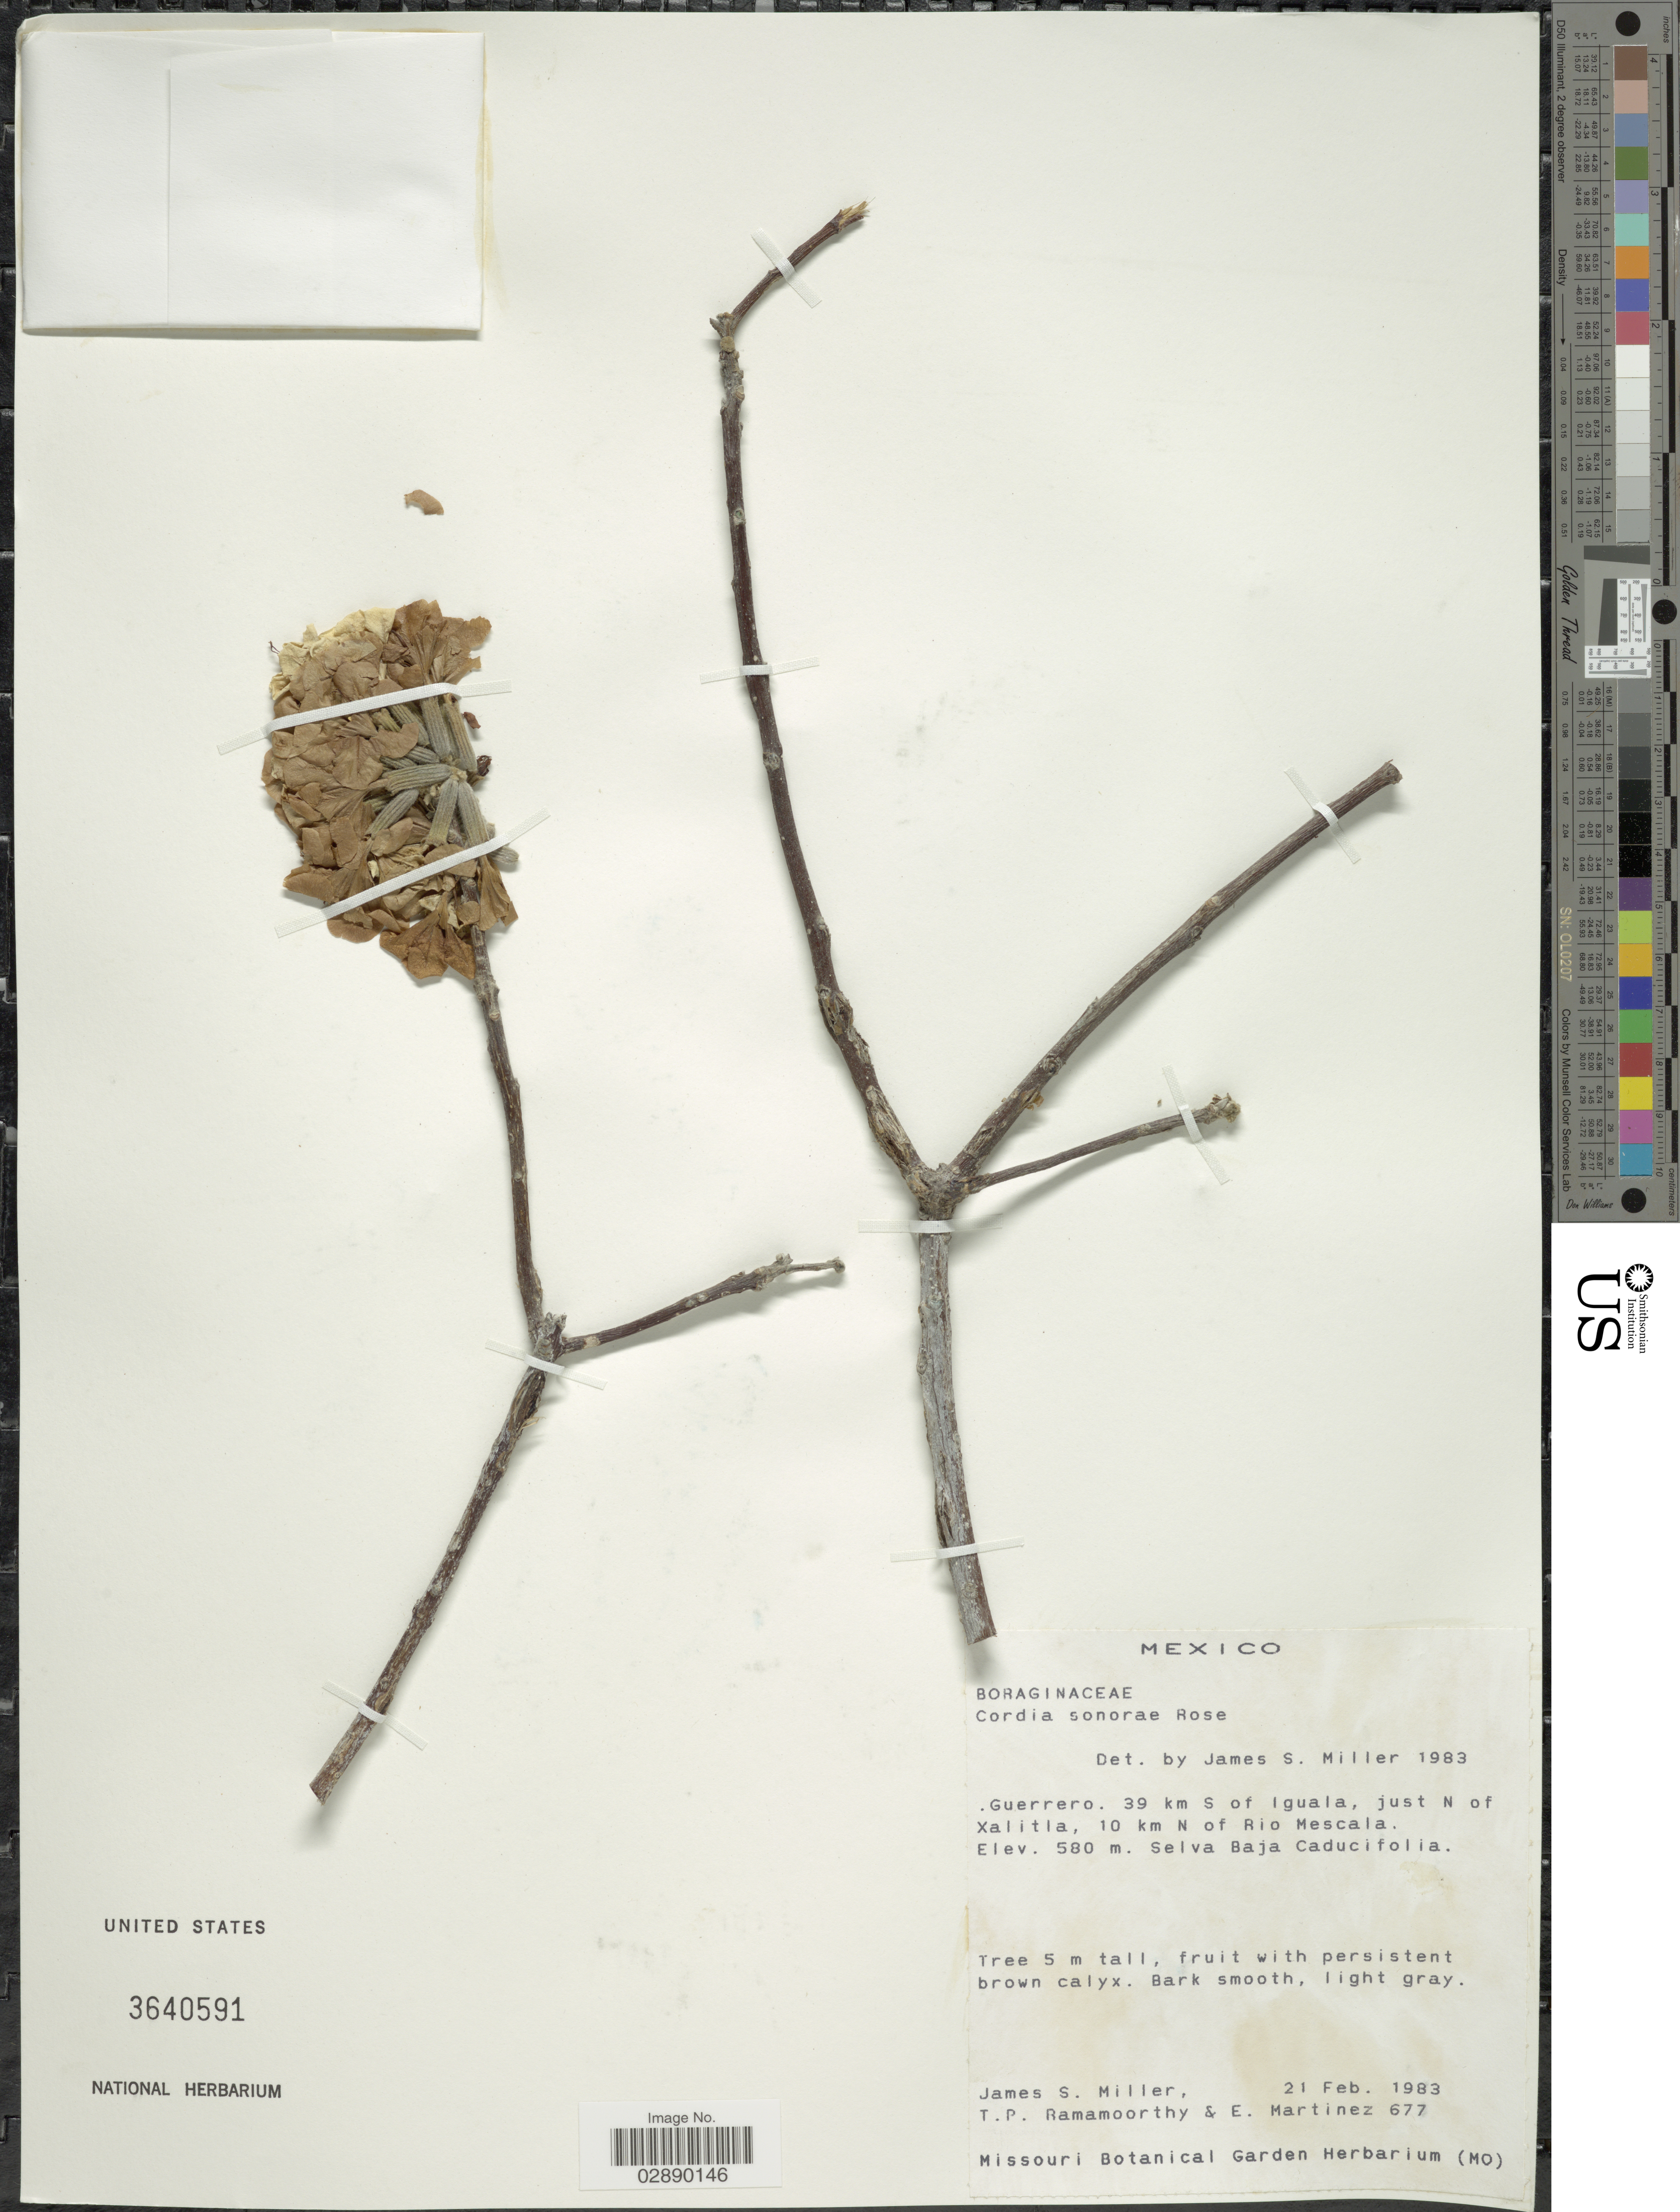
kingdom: Plantae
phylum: Tracheophyta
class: Magnoliopsida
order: Boraginales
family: Cordiaceae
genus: Cordia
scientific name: Cordia sonorae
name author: Rose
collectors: J. S. Miller, T. P. Ramamoorthy & E. Martínez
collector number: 677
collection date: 1983-02-21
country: Mexico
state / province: Guerrero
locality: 39 km S of Iguala, just N of Xalitla, 10 km N of Rio Mescala.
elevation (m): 580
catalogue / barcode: US 3640591